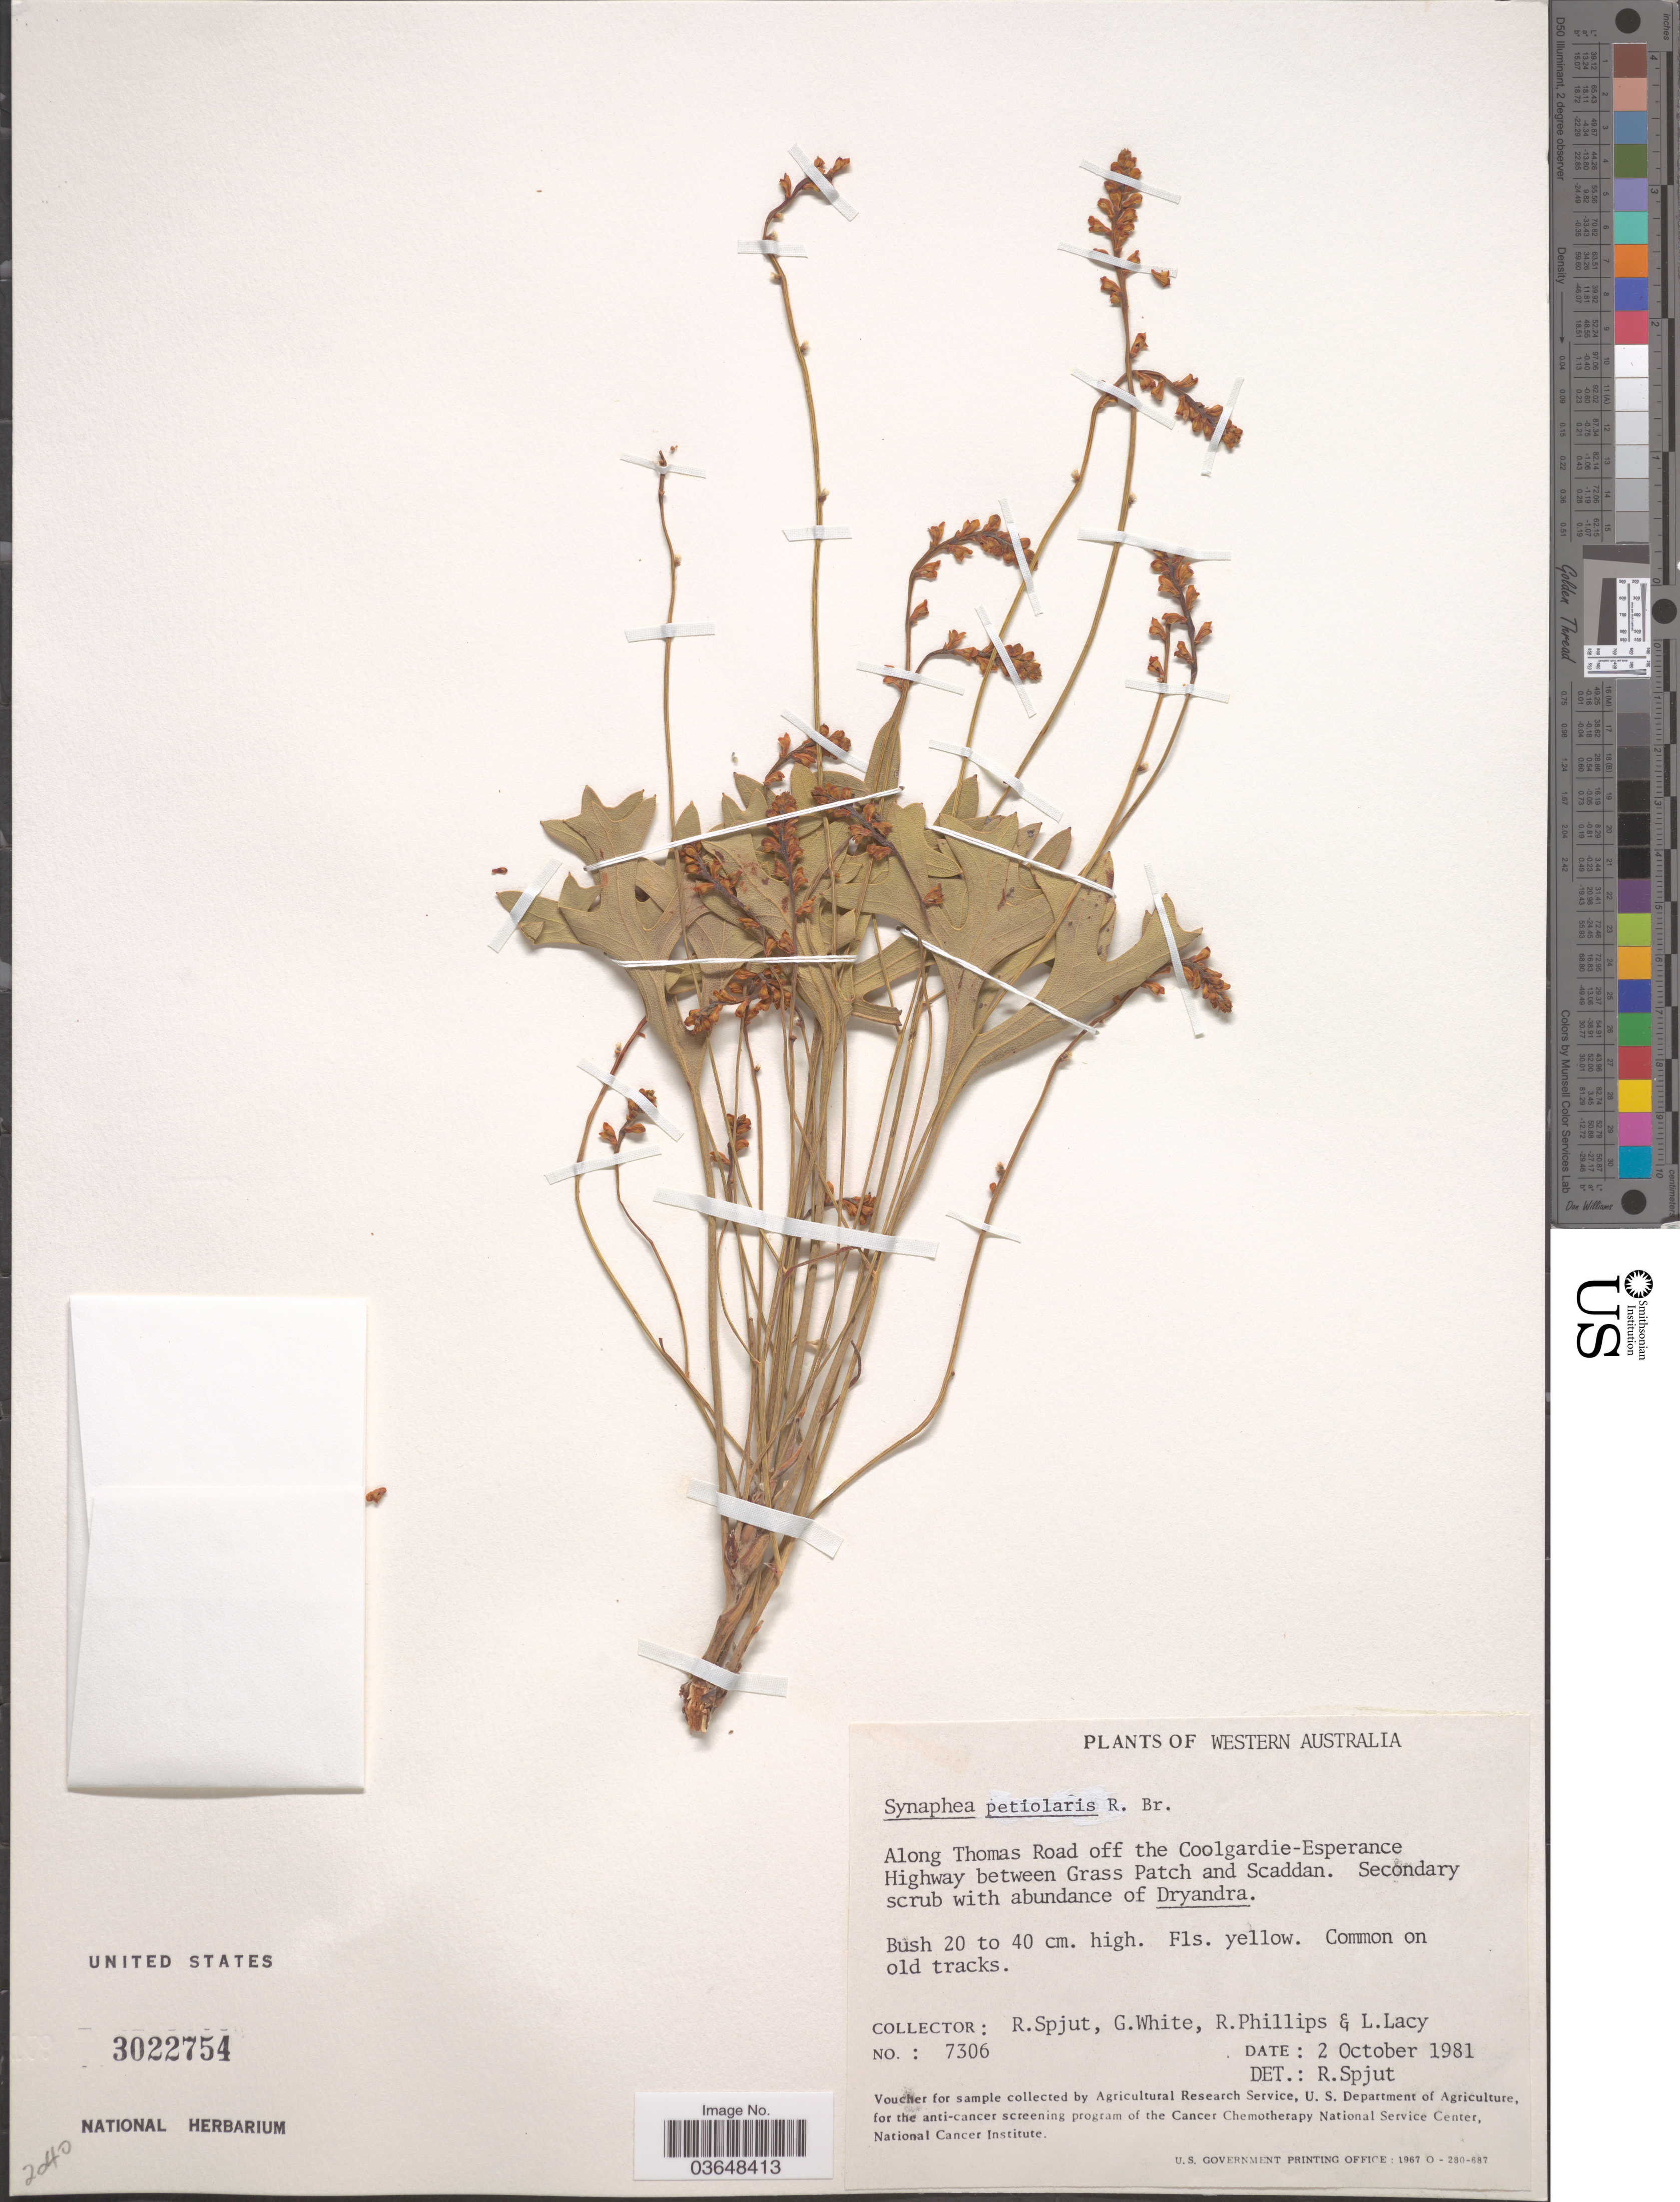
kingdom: Plantae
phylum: Tracheophyta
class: Magnoliopsida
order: Proteales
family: Proteaceae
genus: Synaphea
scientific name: Synaphea petiolaris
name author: R. Br.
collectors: R. Spjut, G. White, R. Phillips & L. Lacy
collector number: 7306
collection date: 1981-10-02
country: Australia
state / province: Western Australia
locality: Along Thomas Road off the Coolgardie-Esperance Highway between Grass Patch and Scaddan.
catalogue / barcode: US 3022754